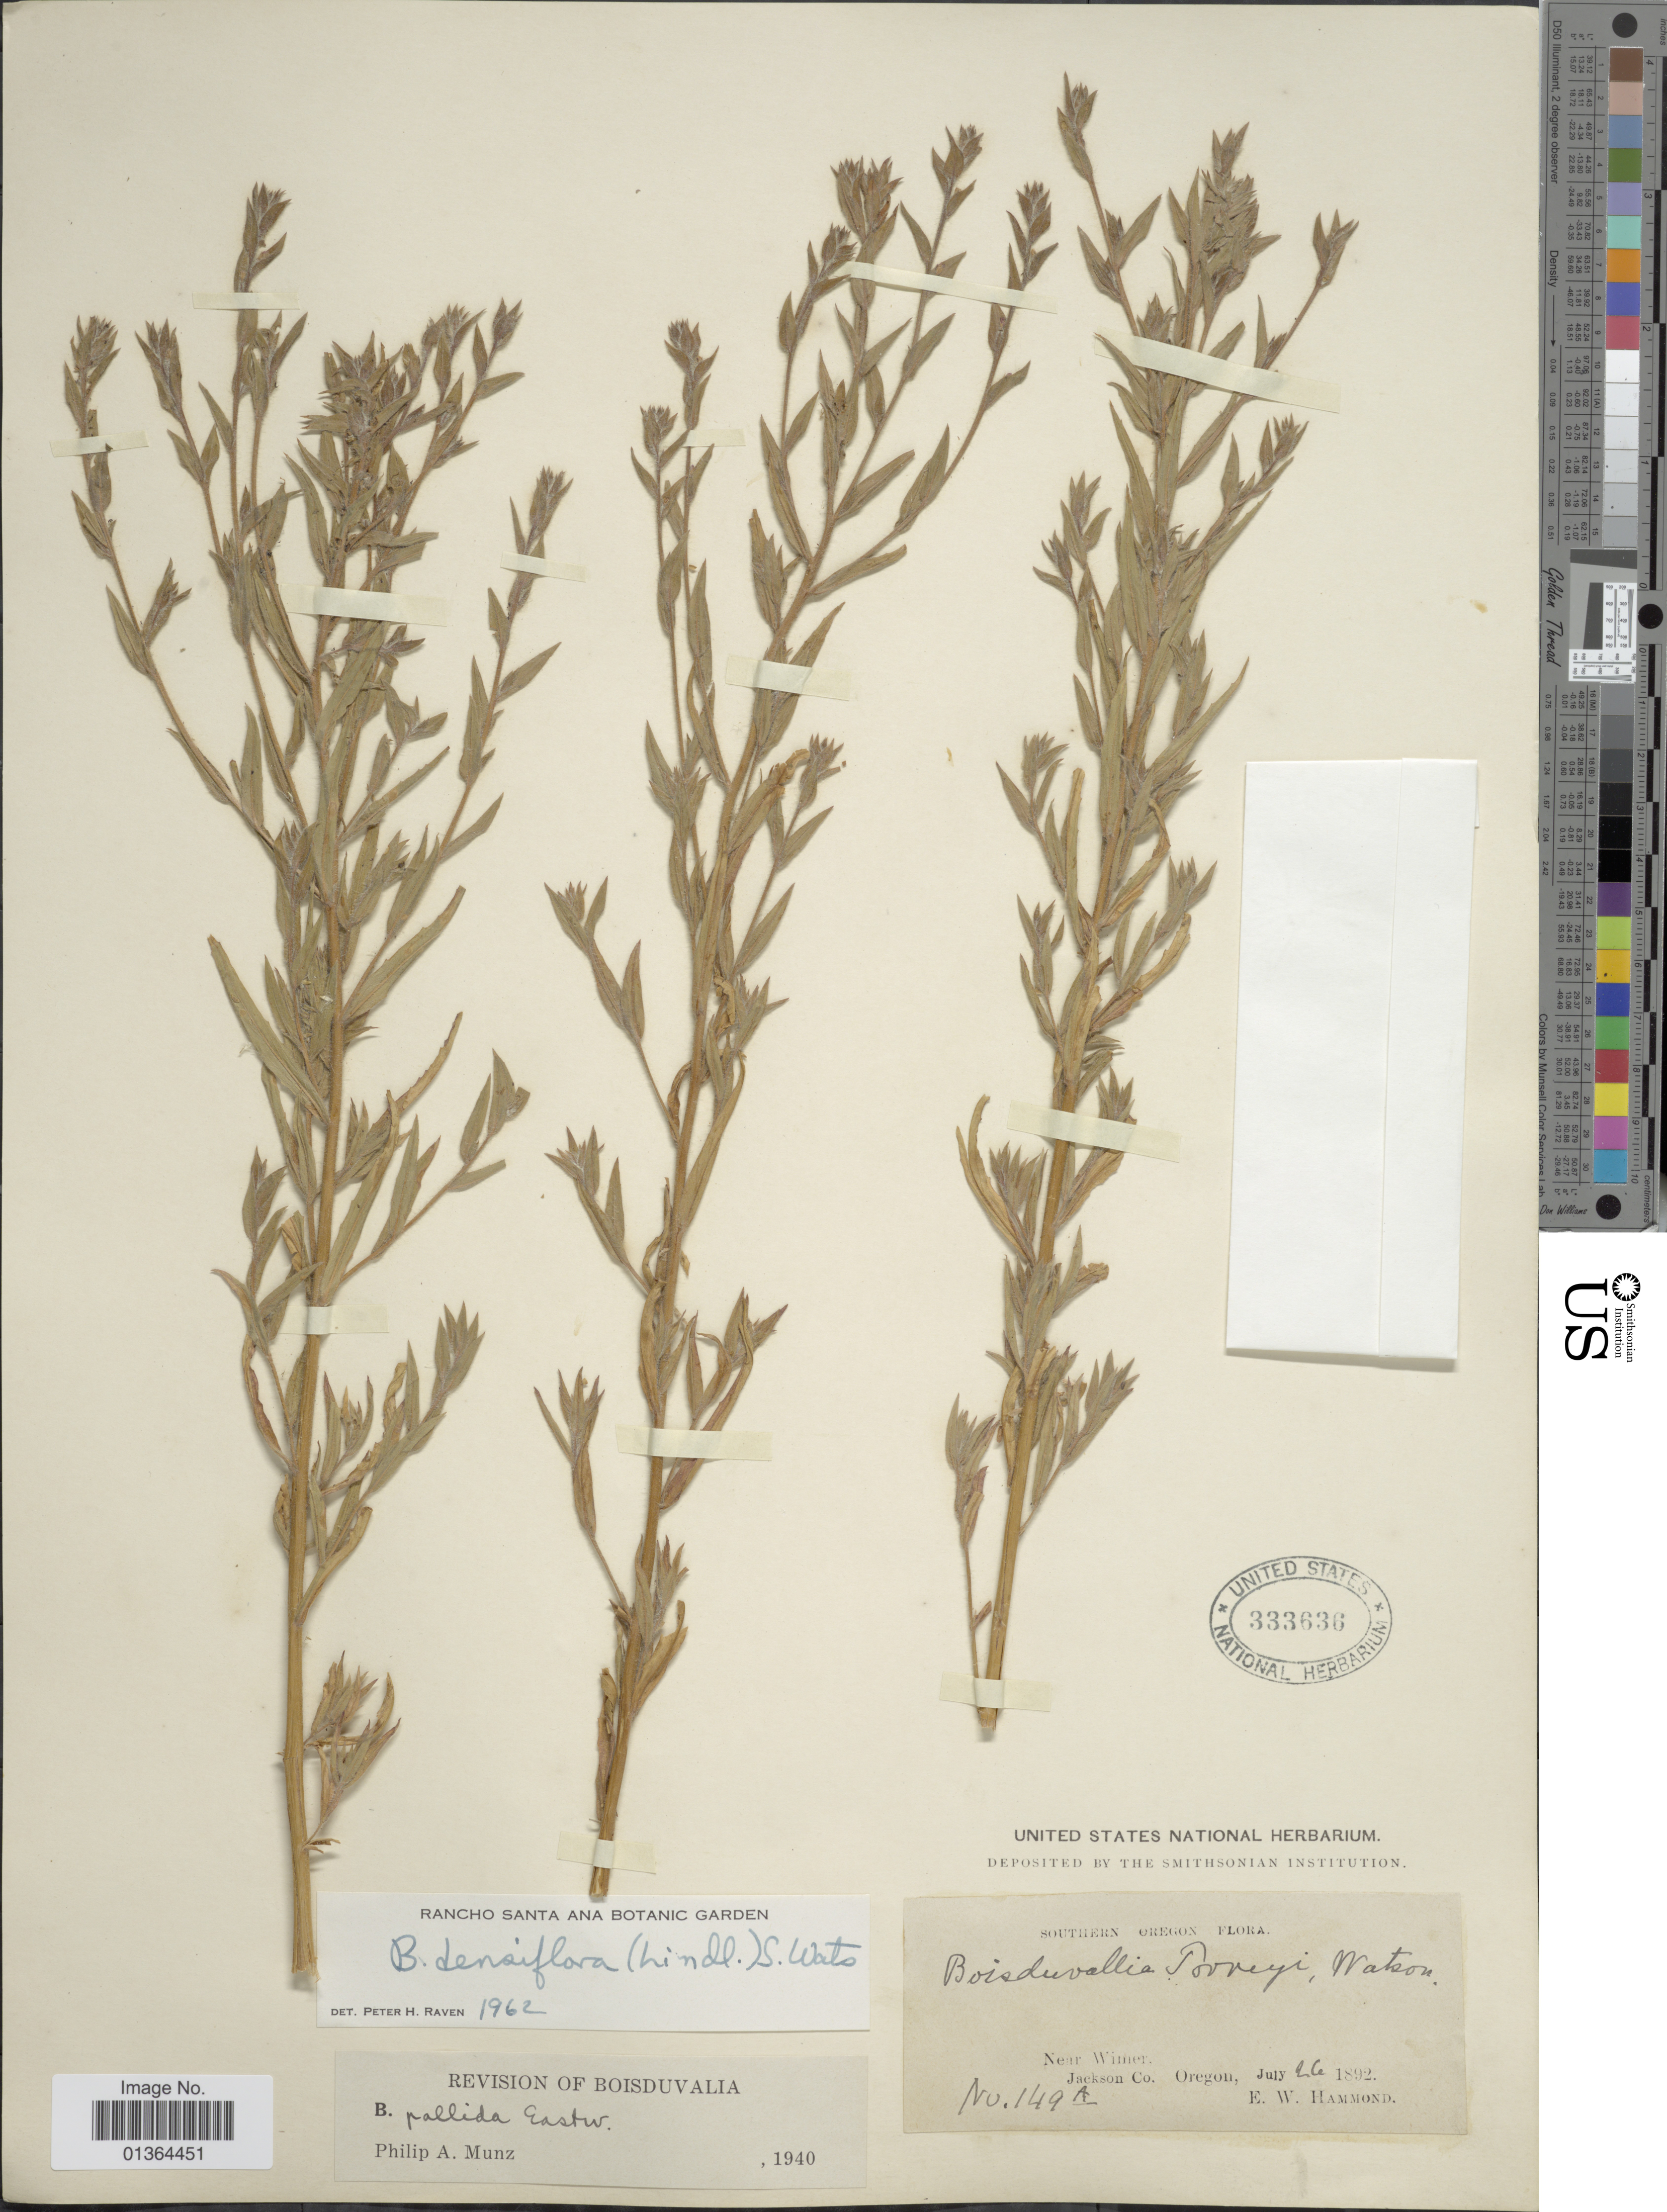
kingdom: Plantae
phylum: Tracheophyta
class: Magnoliopsida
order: Myrtales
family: Onagraceae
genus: Epilobium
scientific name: Epilobium densiflorum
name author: (Lindl.) Hoch & P.H. Raven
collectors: E. Hammond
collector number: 149A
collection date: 1892-07-26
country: United States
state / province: Oregon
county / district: Jackson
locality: Near Wimer, Jackson Co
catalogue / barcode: US 333636